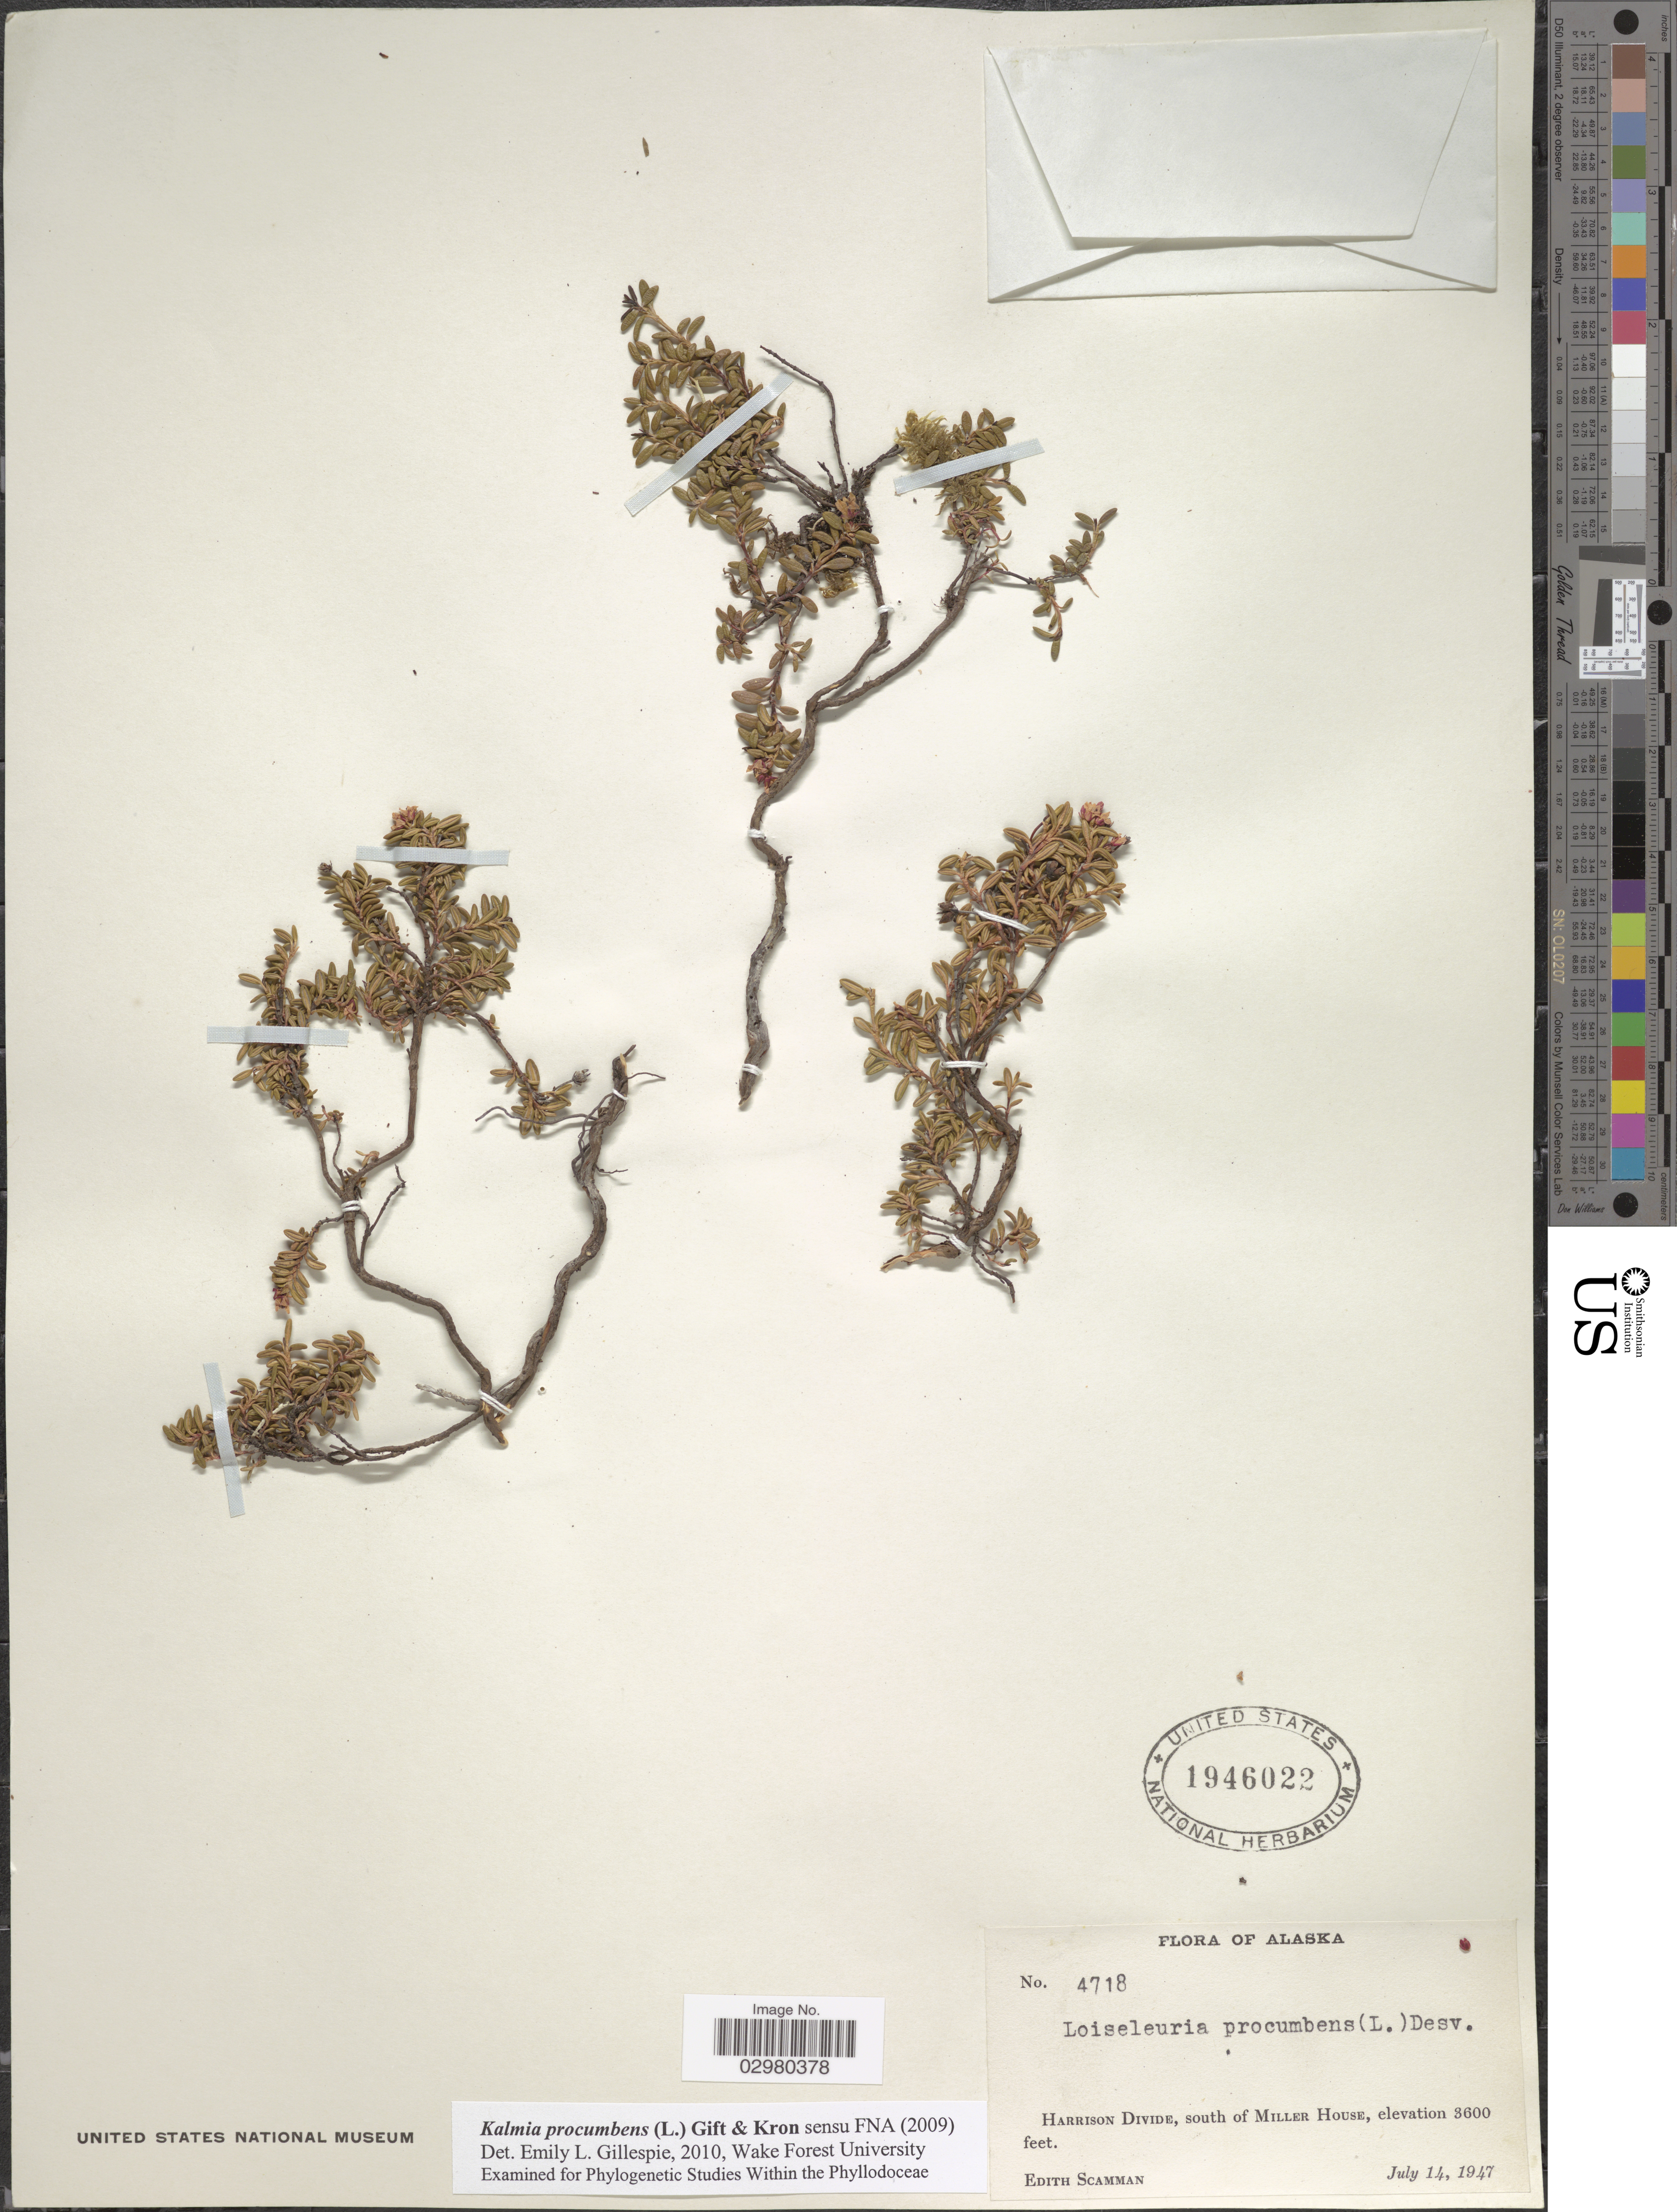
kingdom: Plantae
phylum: Tracheophyta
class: Magnoliopsida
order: Ericales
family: Ericaceae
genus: Loiseleuria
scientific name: Loiseleuria procumbens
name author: (L.) Desv.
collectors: E. Scamman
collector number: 4718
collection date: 1947-07-14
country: United States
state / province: Alaska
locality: Harrison Divide, south of Miller House.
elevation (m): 1097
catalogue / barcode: US 1946022